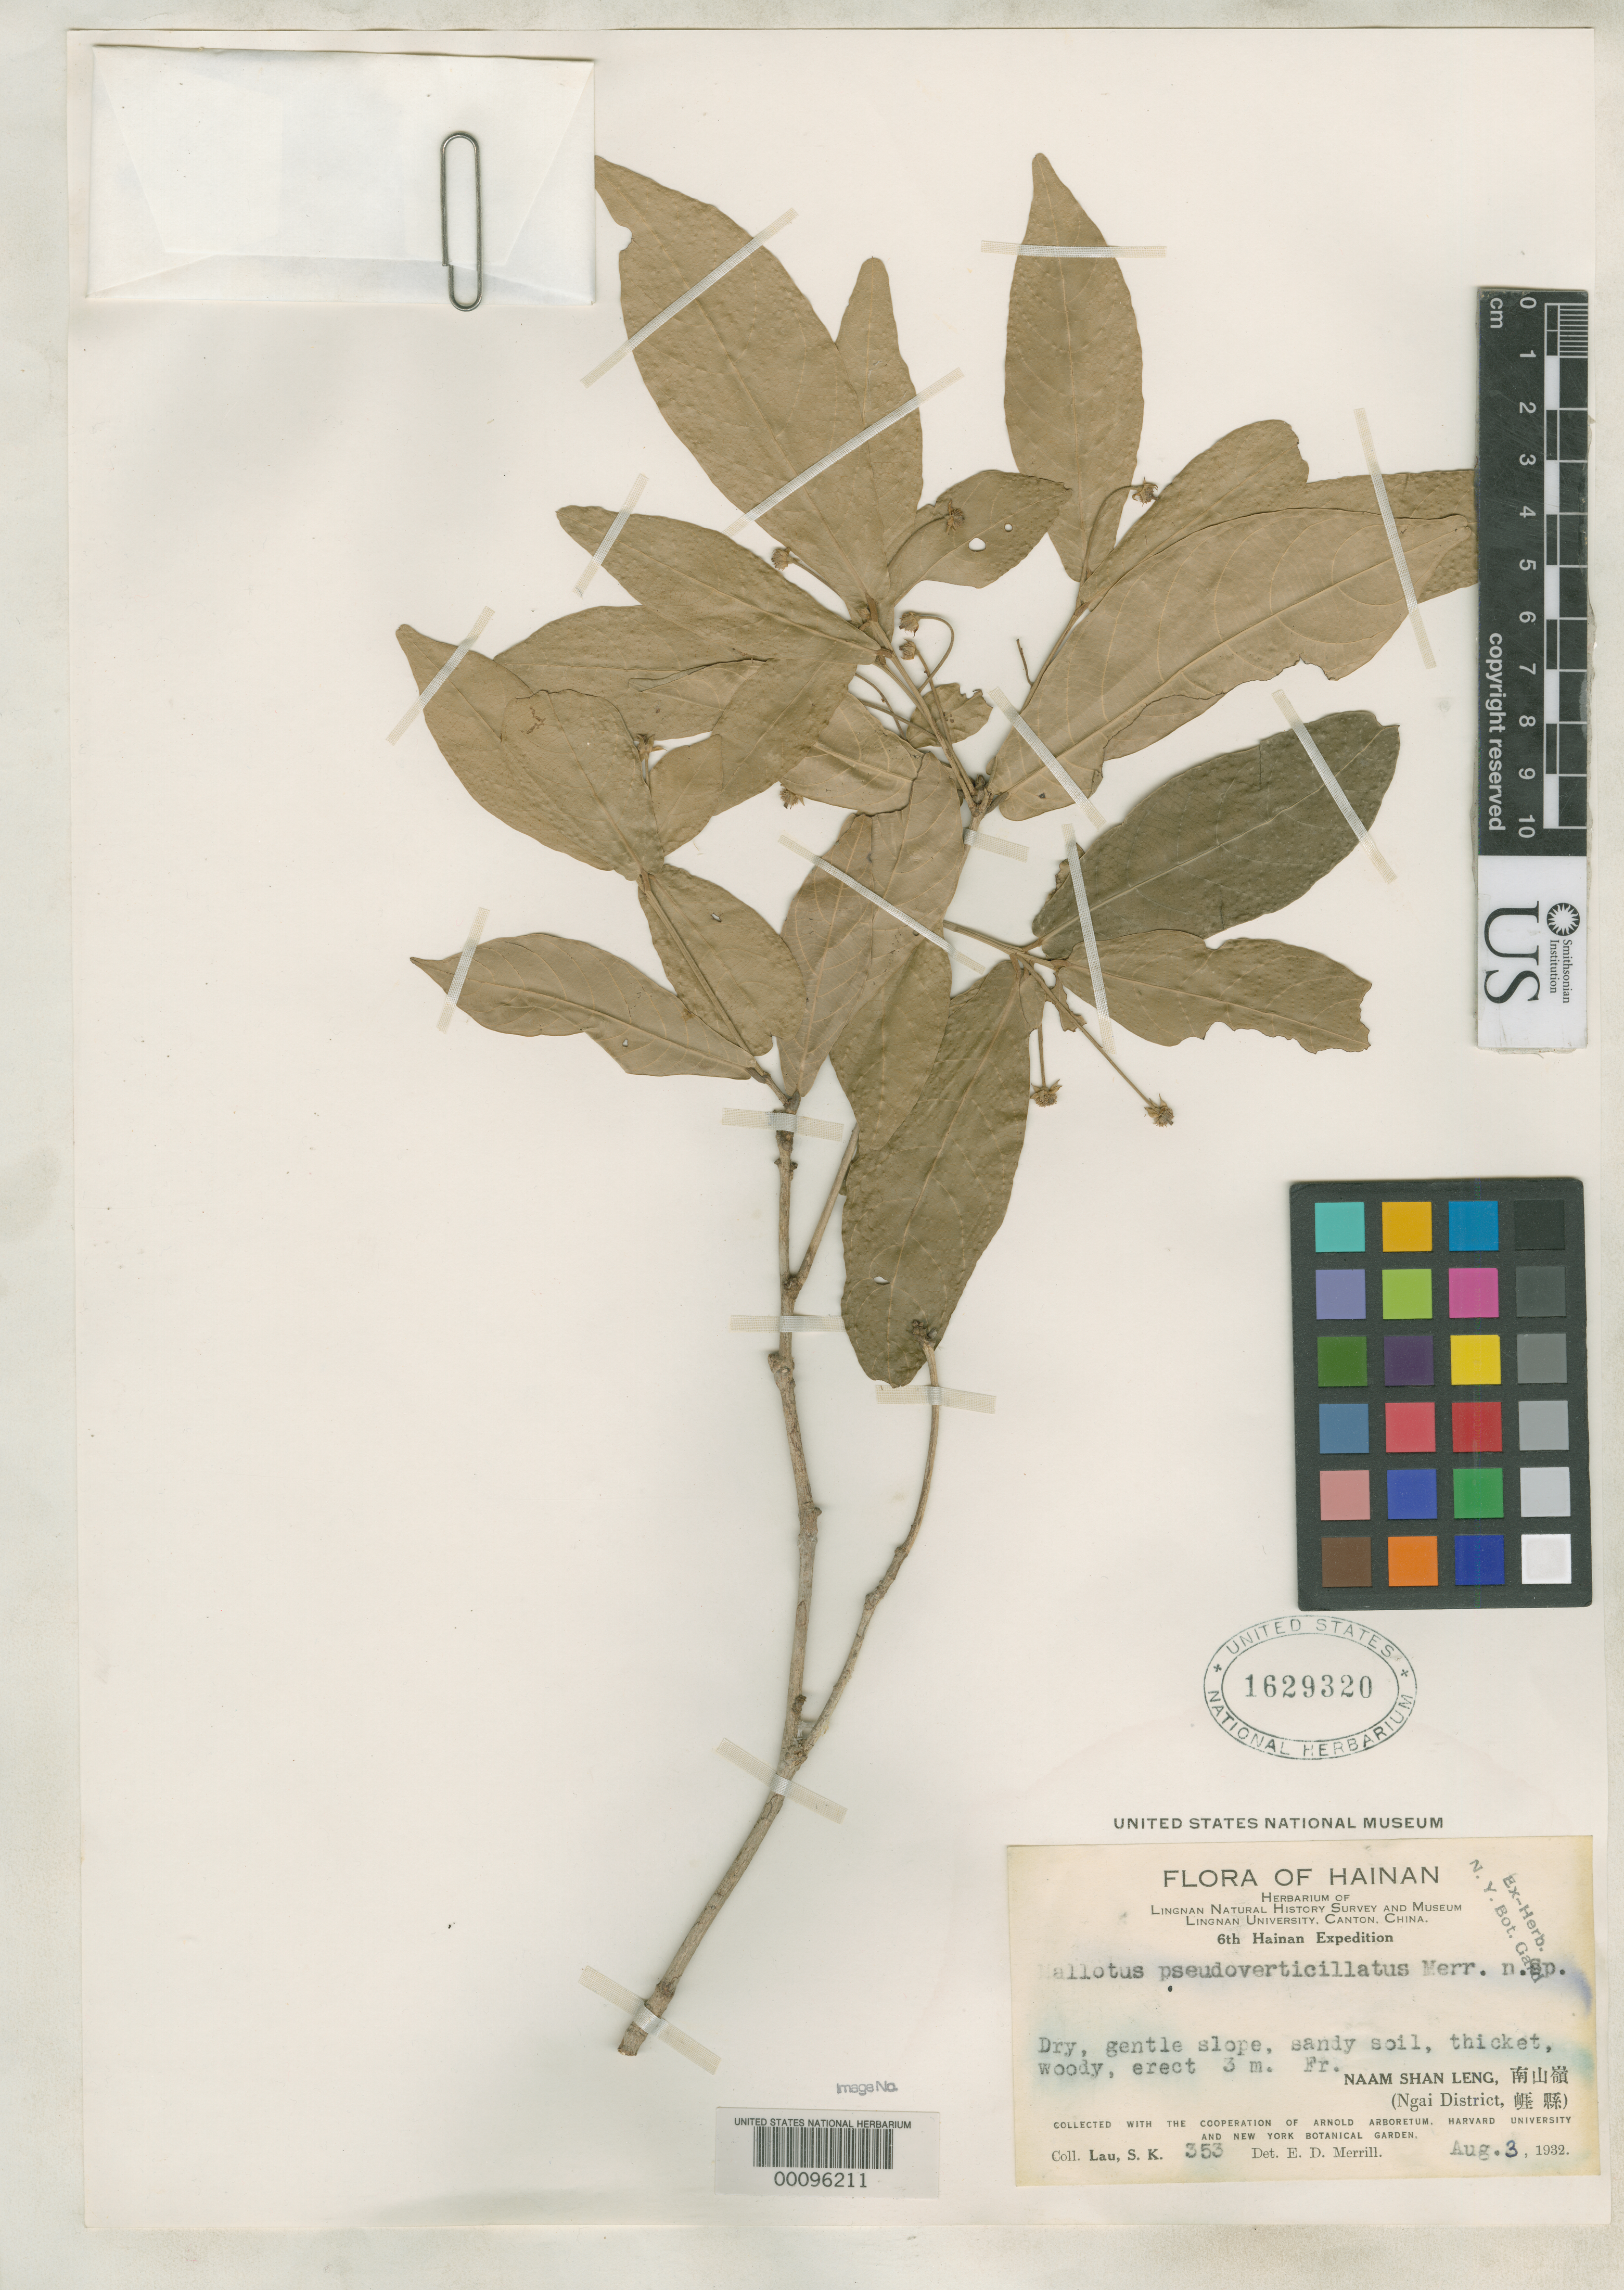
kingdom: Plantae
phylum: Tracheophyta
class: Magnoliopsida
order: Malpighiales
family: Euphorbiaceae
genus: Mallotus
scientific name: Mallotus pseudoverticillatus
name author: Merr.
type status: Isotype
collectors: S. K. Lau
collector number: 353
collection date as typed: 03 Aug 1932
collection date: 1932-08-03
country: China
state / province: Hainan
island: Hainan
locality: Ngai Dist., Naam Shan Leng.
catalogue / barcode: US 1629320